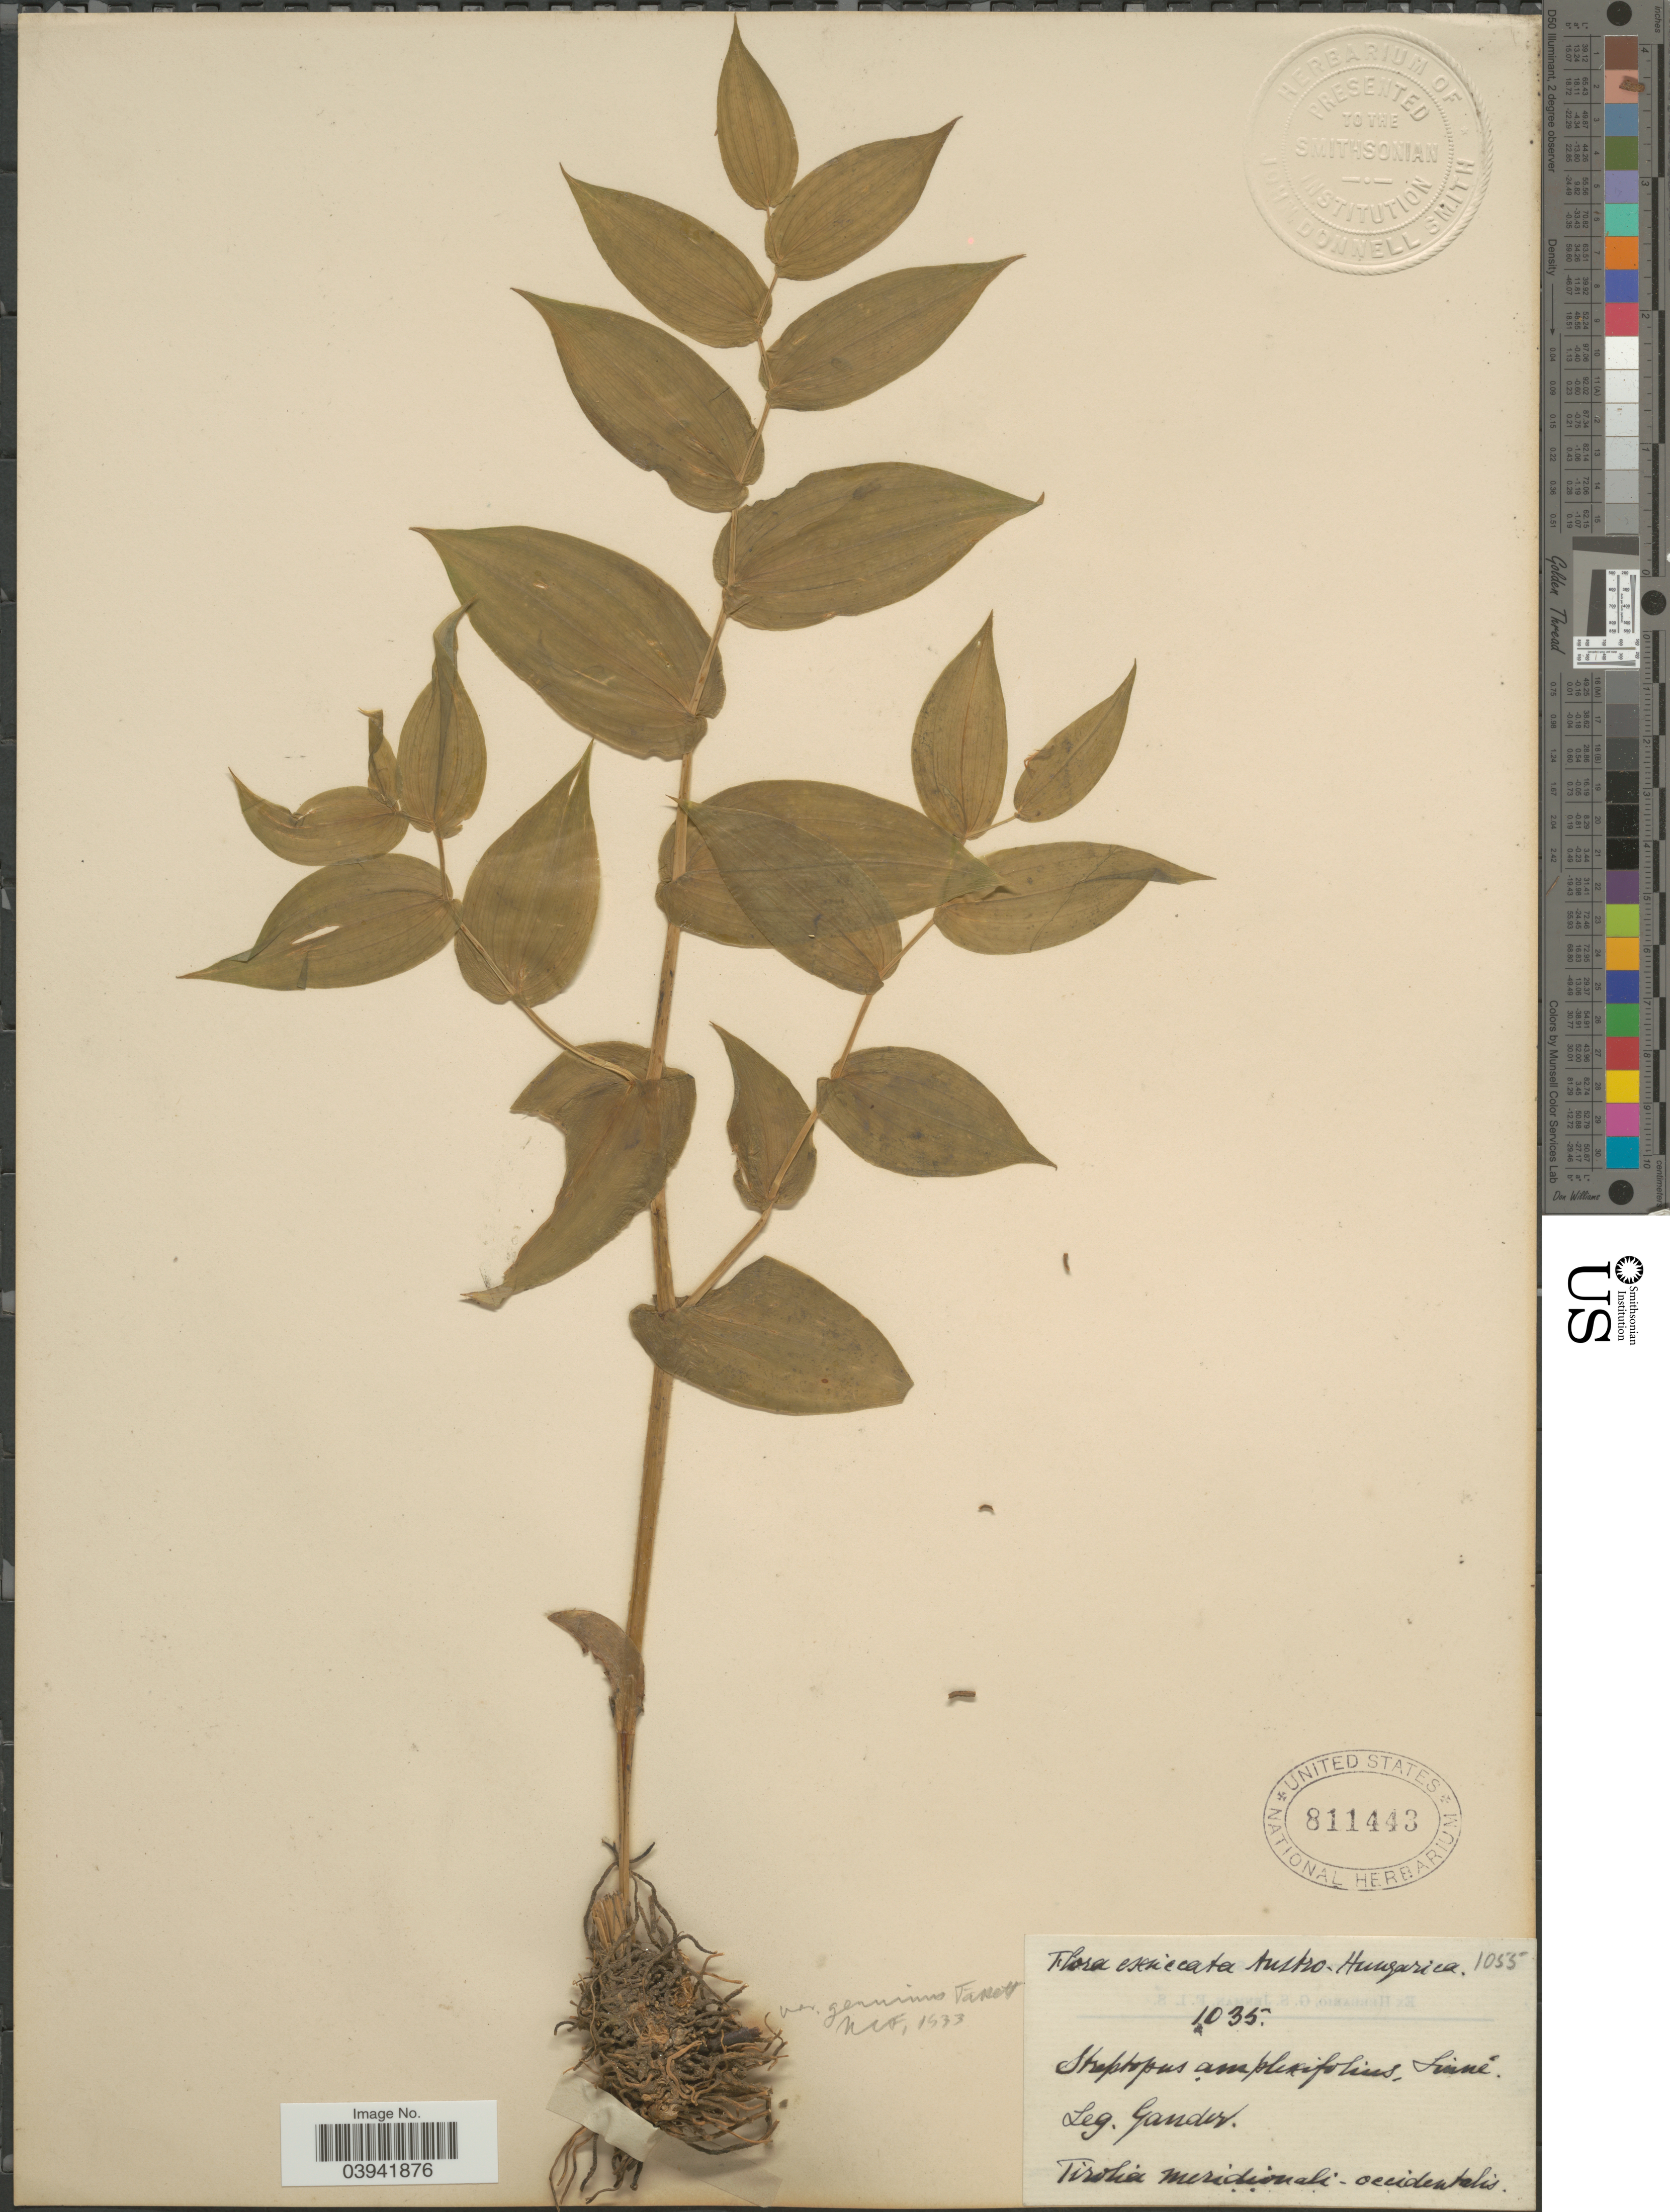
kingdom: Plantae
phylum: Tracheophyta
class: Liliopsida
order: Liliales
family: Liliaceae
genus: Streptopus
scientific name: Streptopus amplexifolius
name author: (L.) DC.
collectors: -- Gander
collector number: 1035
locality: Austro-Hungarica. Tirolia meridionali-occidentalis.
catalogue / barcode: US 811443